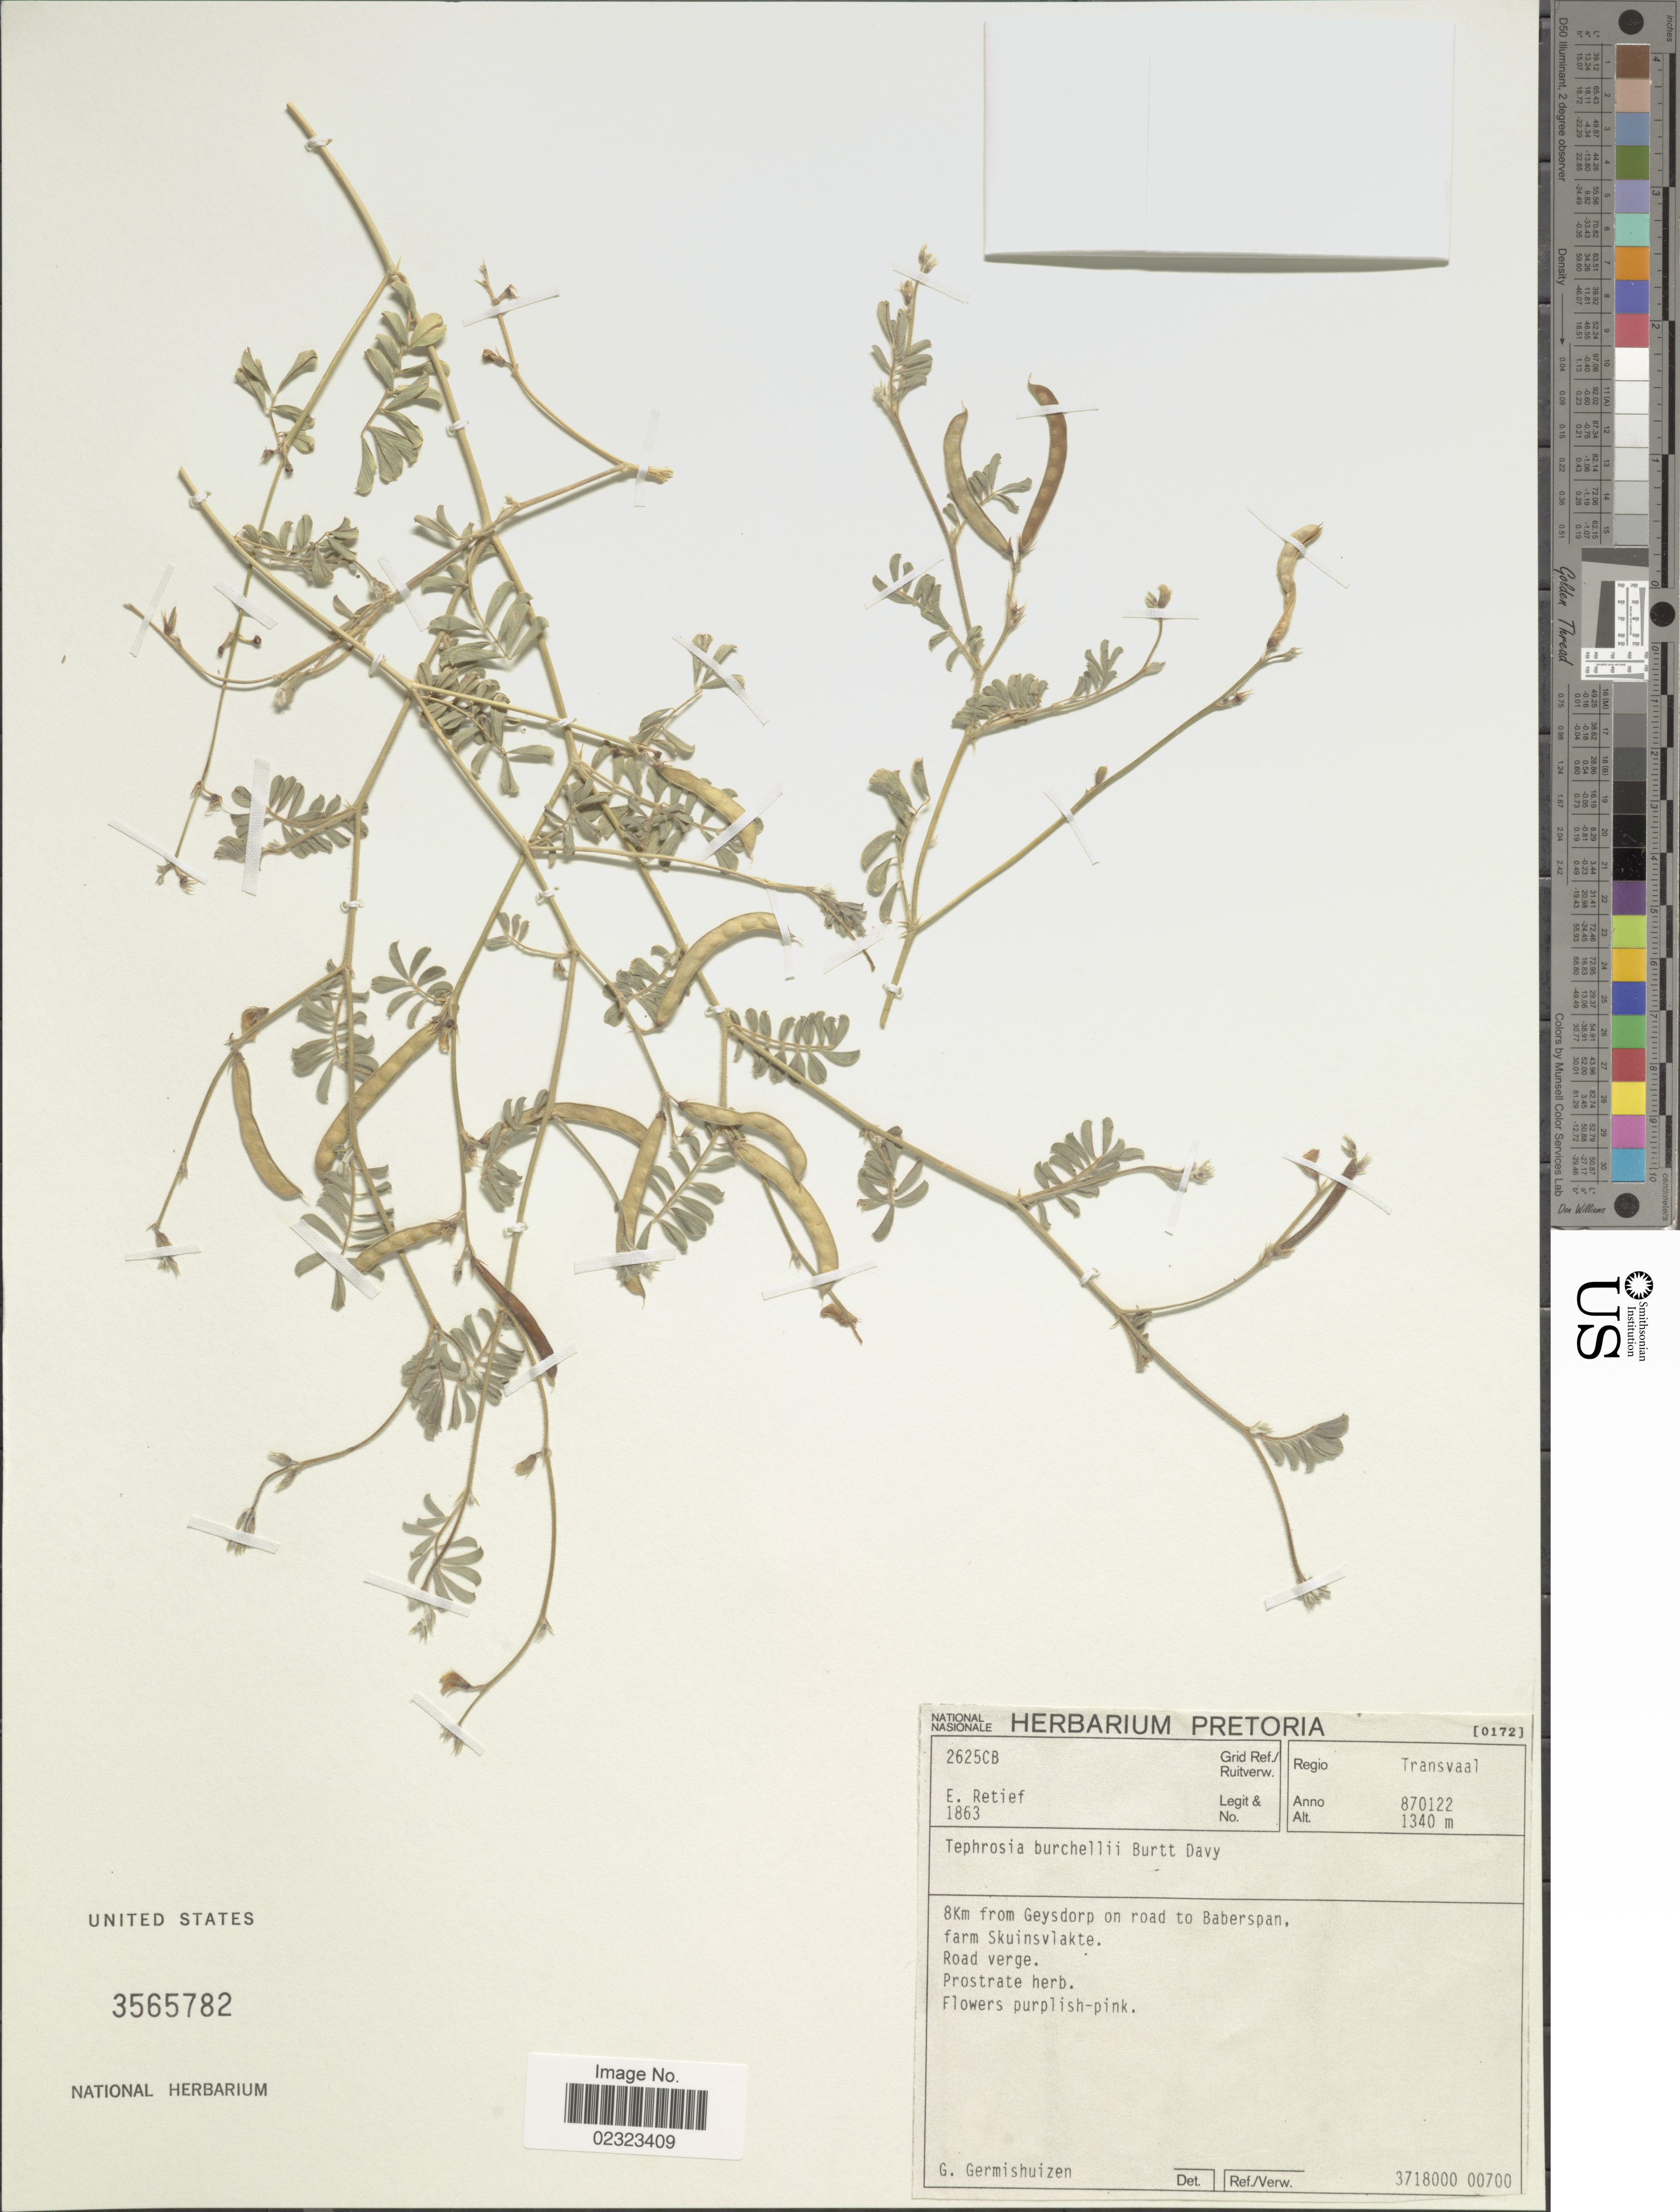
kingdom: Plantae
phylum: Tracheophyta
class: Magnoliopsida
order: Fabales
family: Fabaceae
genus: Tephrosia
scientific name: Tephrosia burchellii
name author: Burtt Davy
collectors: E. Retief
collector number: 1863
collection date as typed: Transcribed d/m/y: 22/1/87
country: South Africa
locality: Regio Transvaal, 8 Km from Geysdorp on road to Baberspan farm Skuinsvlakte, road verge.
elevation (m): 1340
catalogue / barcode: US 3565782